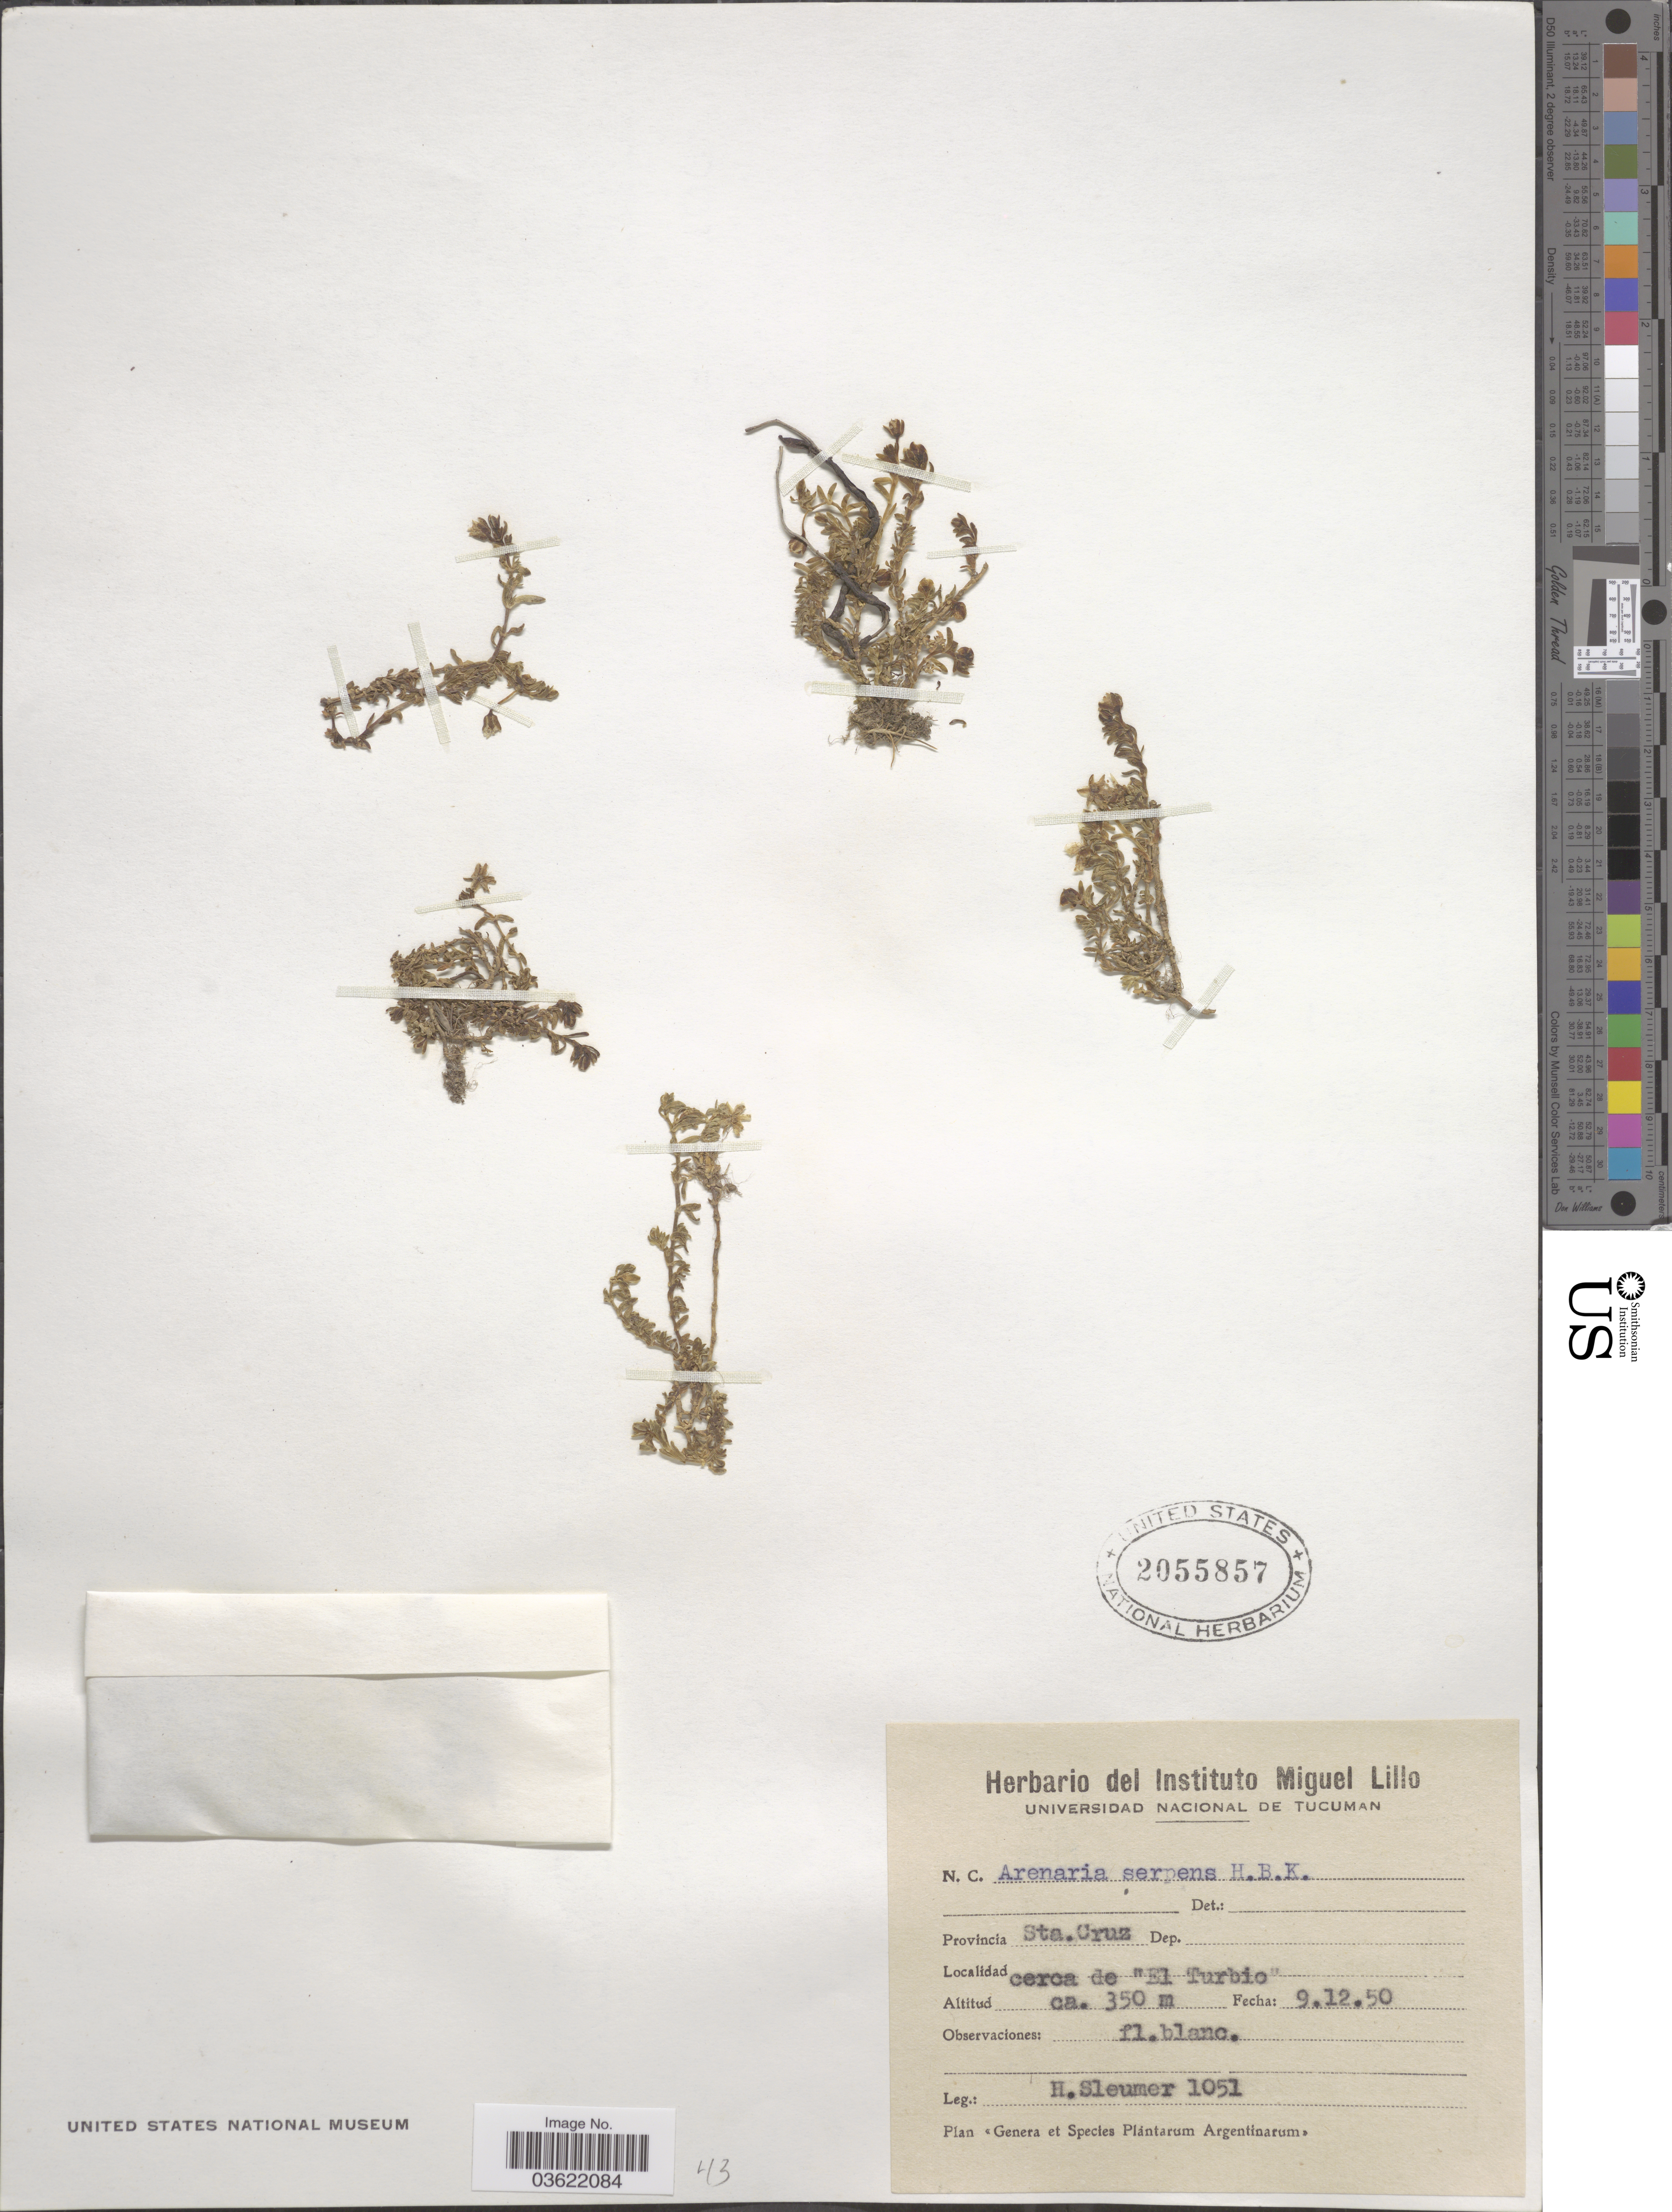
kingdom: Plantae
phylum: Tracheophyta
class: Magnoliopsida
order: Caryophyllales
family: Caryophyllaceae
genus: Arenaria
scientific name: Arenaria serpens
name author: Kunth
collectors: H. O. Sleumer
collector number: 1051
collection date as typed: Transcribed d/m/y: 9/12/50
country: Argentina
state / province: Santa Cruz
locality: Cerca de "El Turbio".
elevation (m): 350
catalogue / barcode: US 2055857